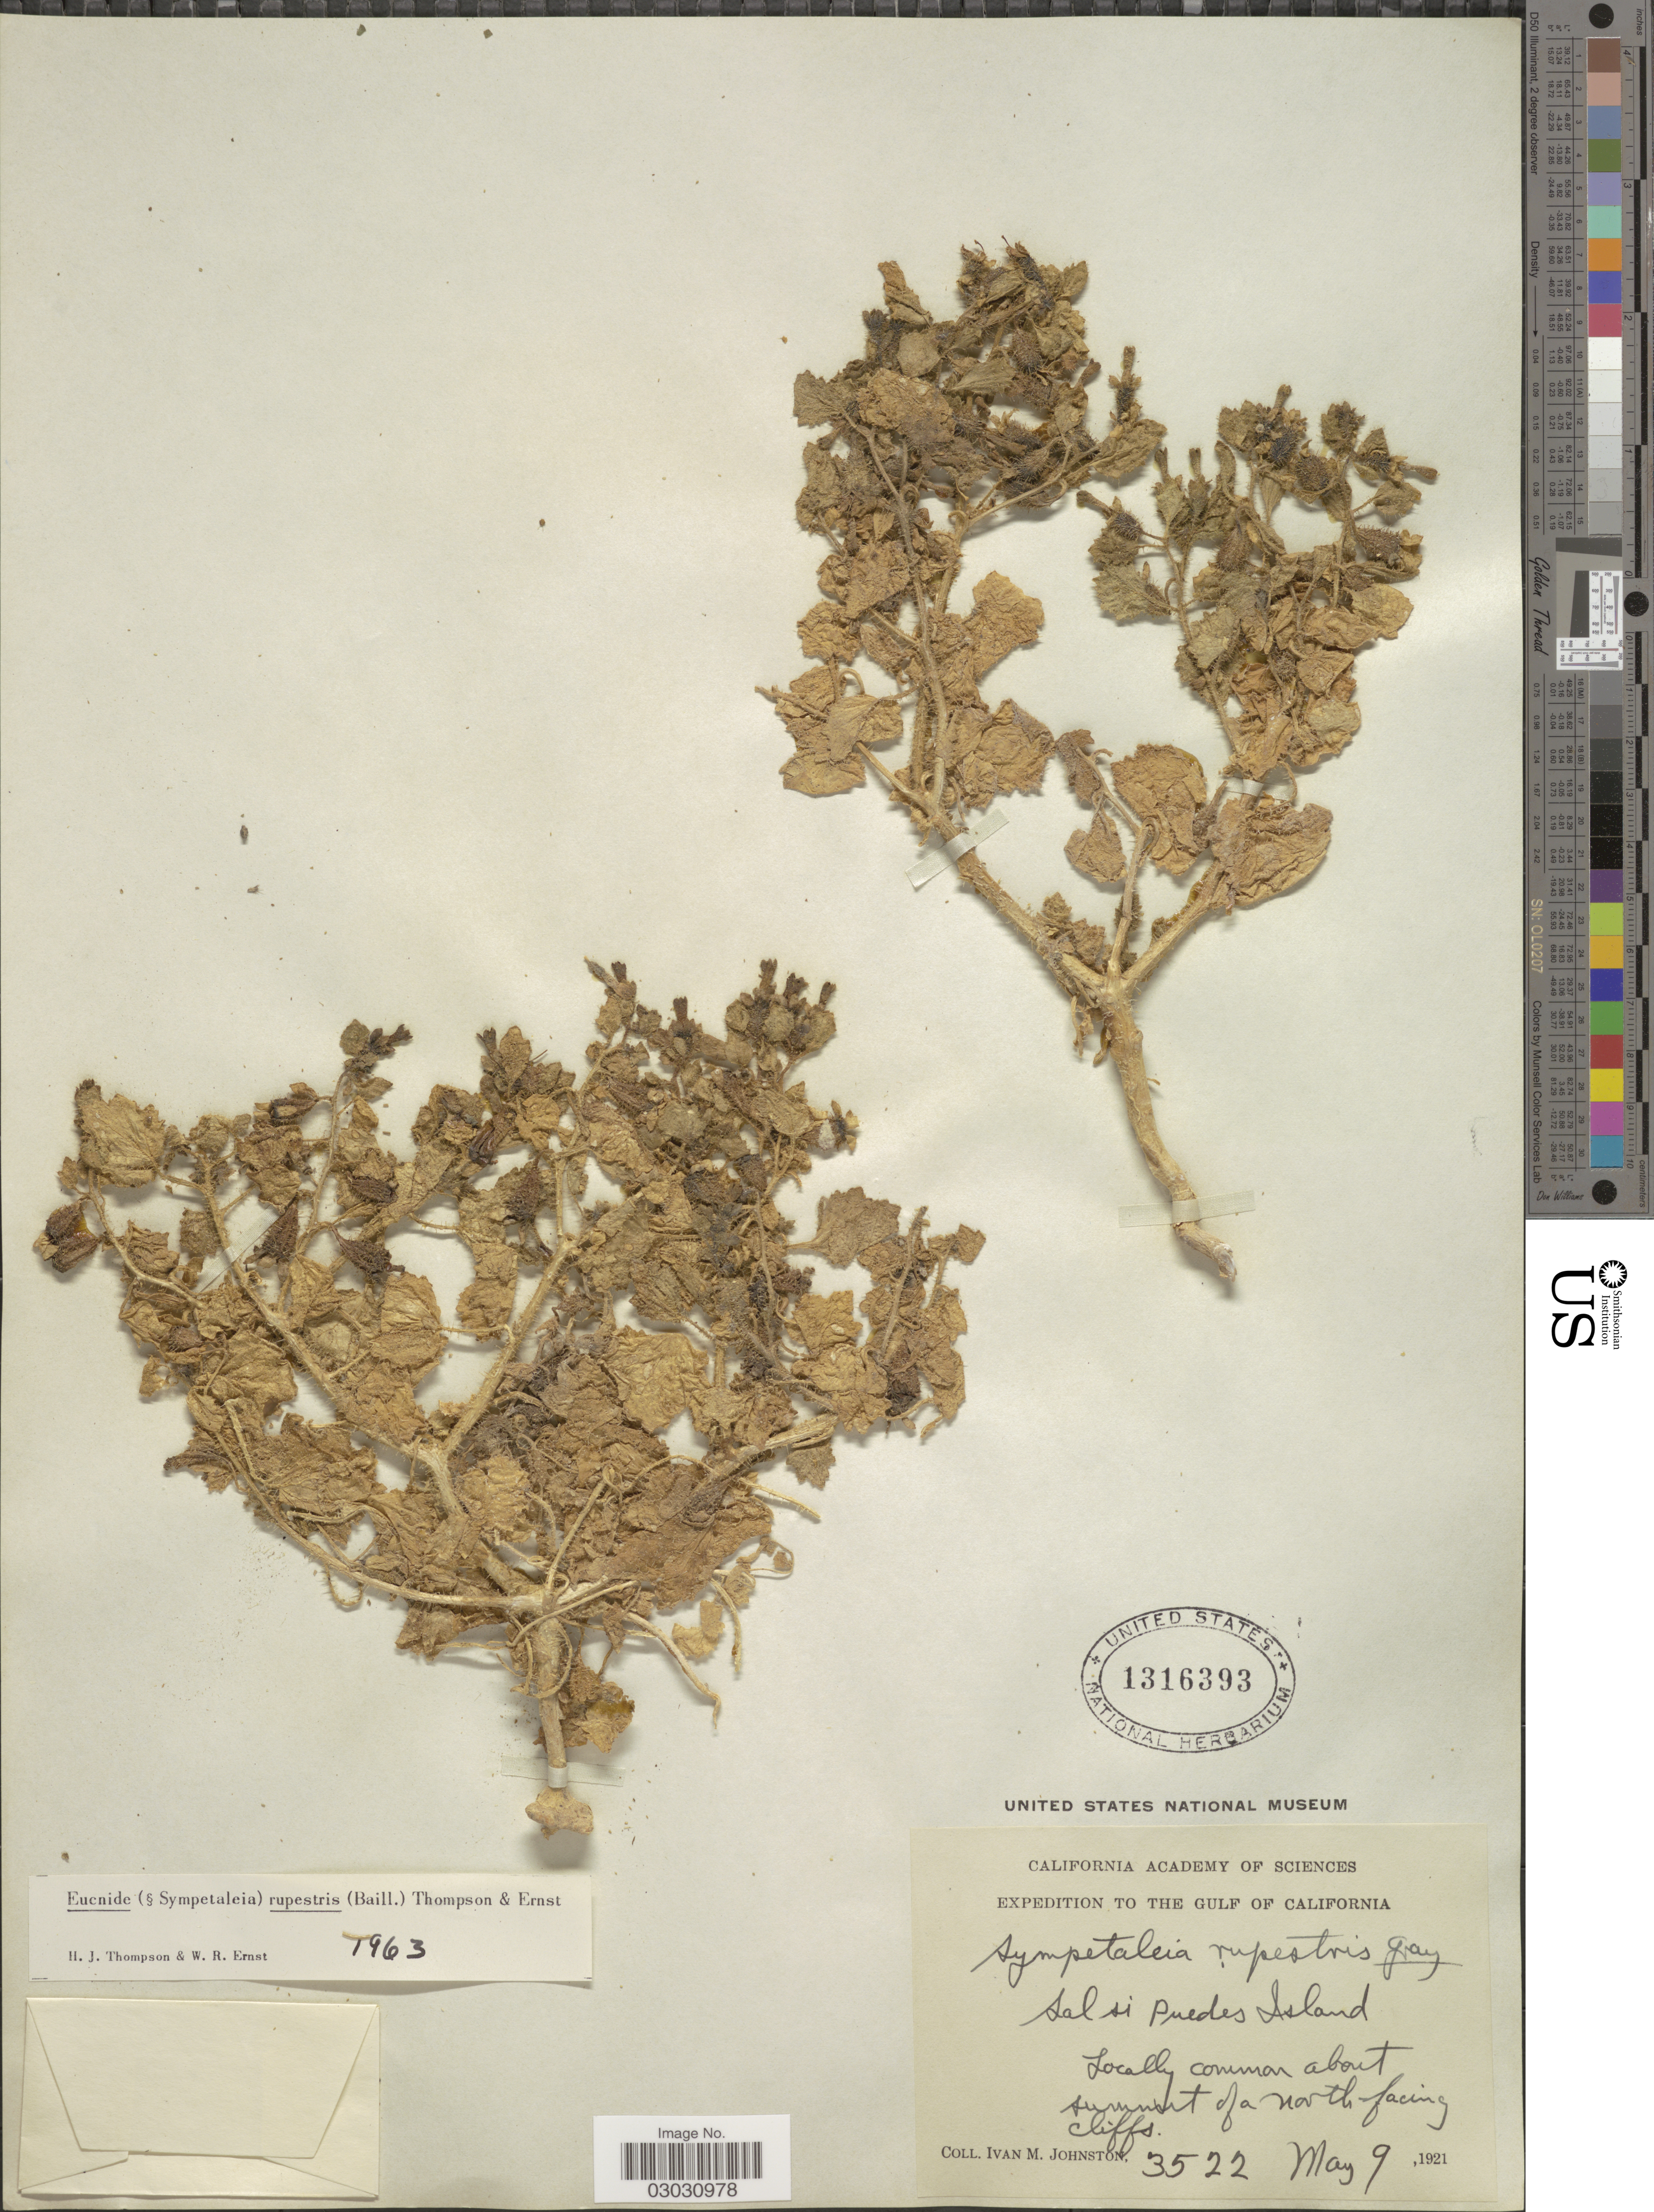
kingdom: Plantae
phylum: Tracheophyta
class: Magnoliopsida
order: Cornales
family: Loasaceae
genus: Eucnide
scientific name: Eucnide rupestris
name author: (Baill.) H.J. Thomps. & W.R. Ernst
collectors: I.M. Johnston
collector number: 3522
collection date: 1921-05-09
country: Mexico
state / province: Baja California Norte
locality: The Gulf of California, Salsi Puedes Island, Locally common about summit of a north facing cliffs.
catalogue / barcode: US 1316393